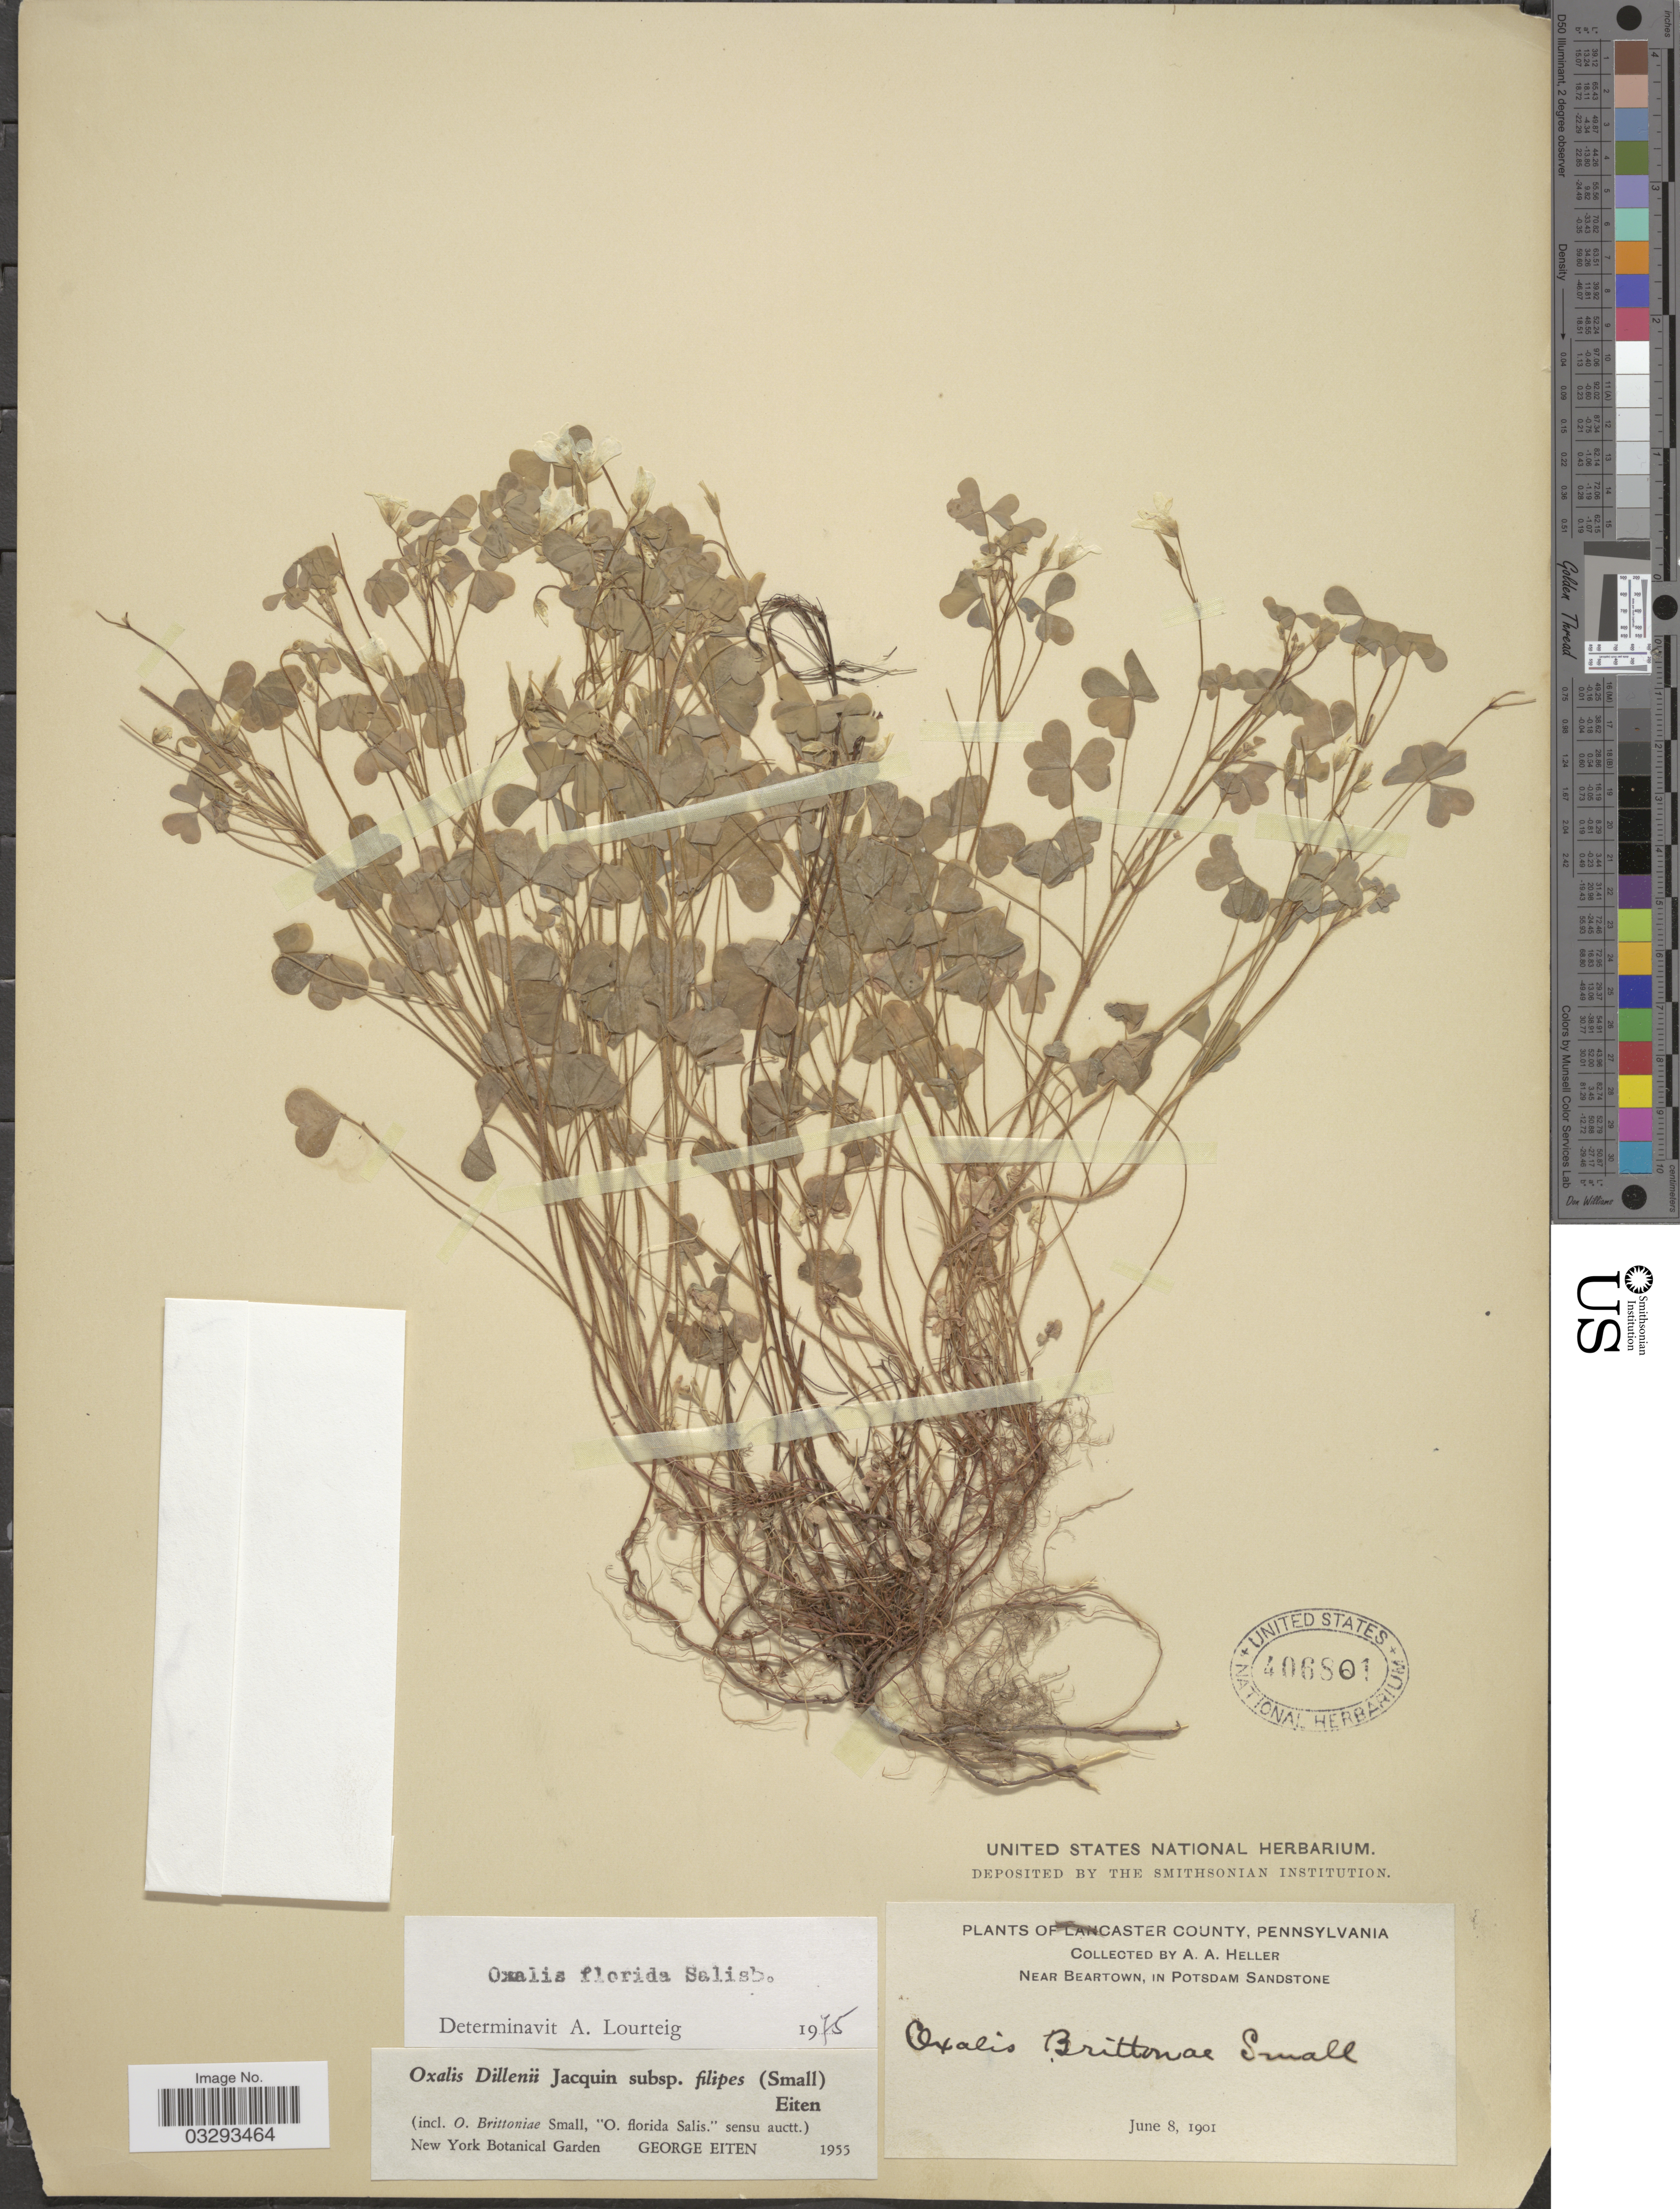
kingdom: Plantae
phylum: Tracheophyta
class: Magnoliopsida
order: Oxalidales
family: Oxalidaceae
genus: Oxalis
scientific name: Oxalis florida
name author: Salisb.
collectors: A. A. Heller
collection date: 1901-06-08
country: United States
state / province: Pennsylvania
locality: Lancaster County. Near Beartown, in Potsdam Sandstone.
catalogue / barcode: US 406801